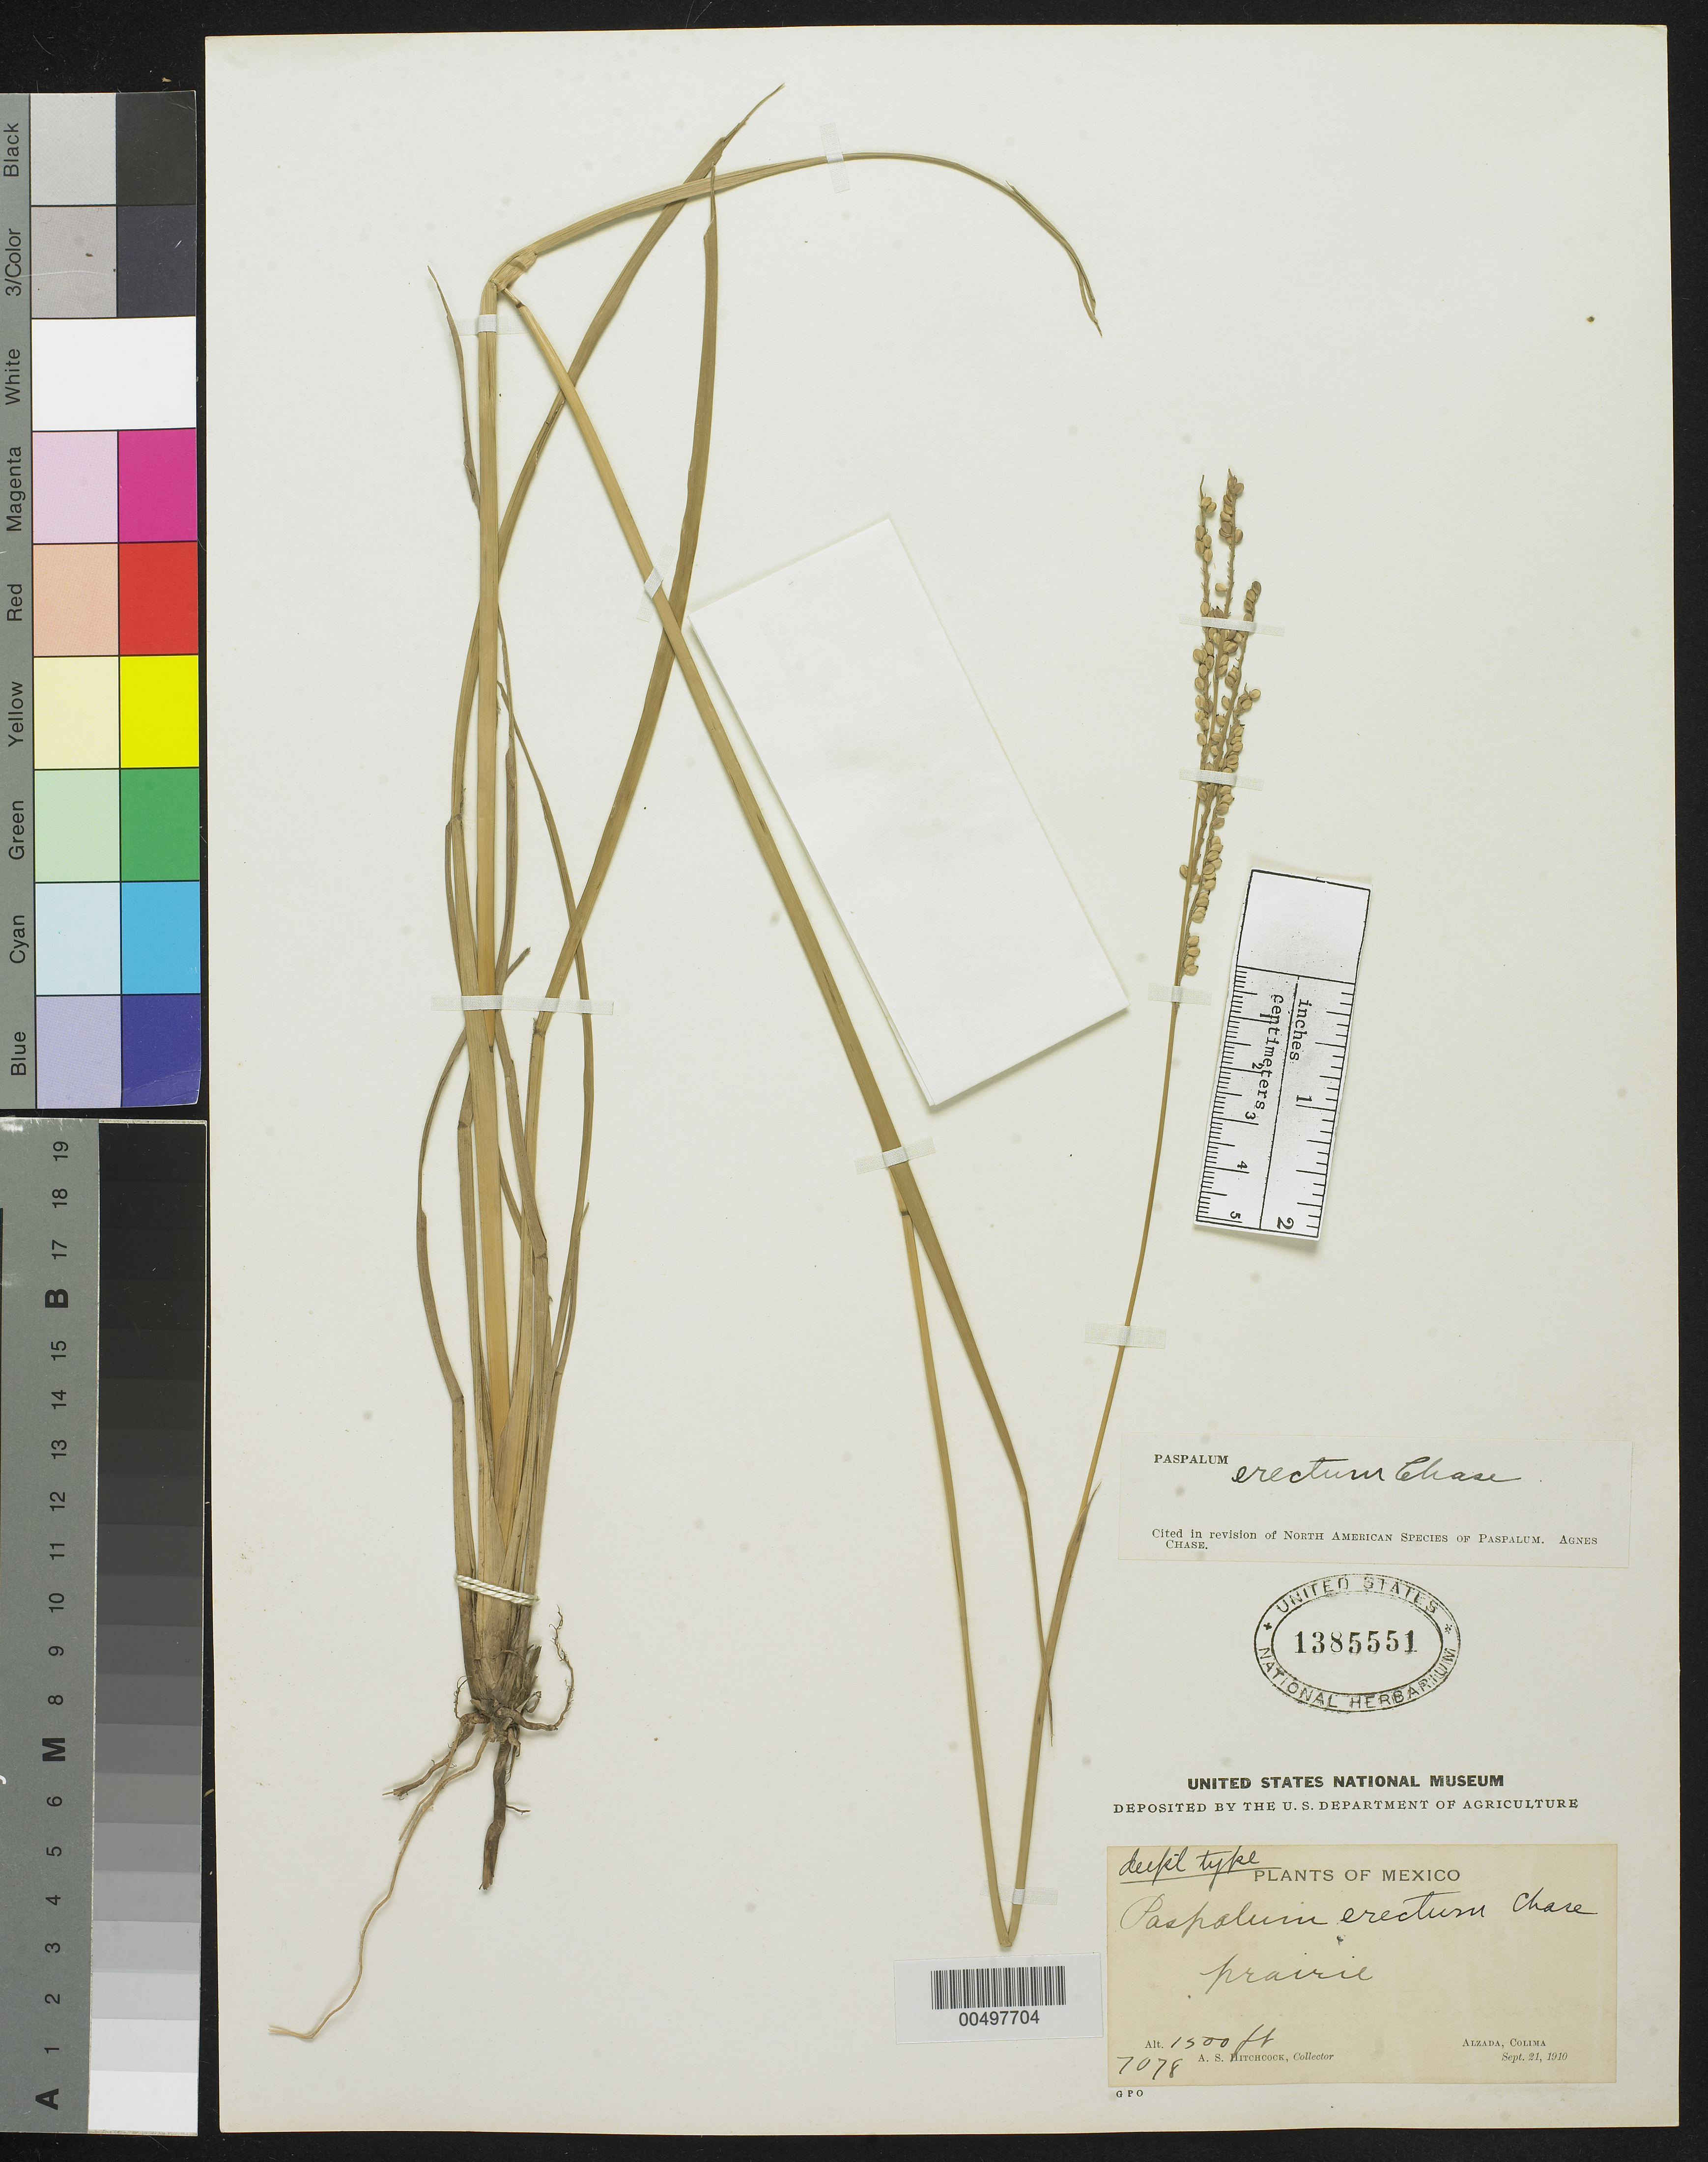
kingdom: Plantae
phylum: Tracheophyta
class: Liliopsida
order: Poales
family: Poaceae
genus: Paspalum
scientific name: Paspalum erectum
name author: Chase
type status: Isotype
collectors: A. S. Hitchcock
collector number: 7078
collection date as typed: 21 Sep 1910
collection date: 1910-09-21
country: Mexico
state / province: Colima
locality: Aizada.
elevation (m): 457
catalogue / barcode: US 1385551